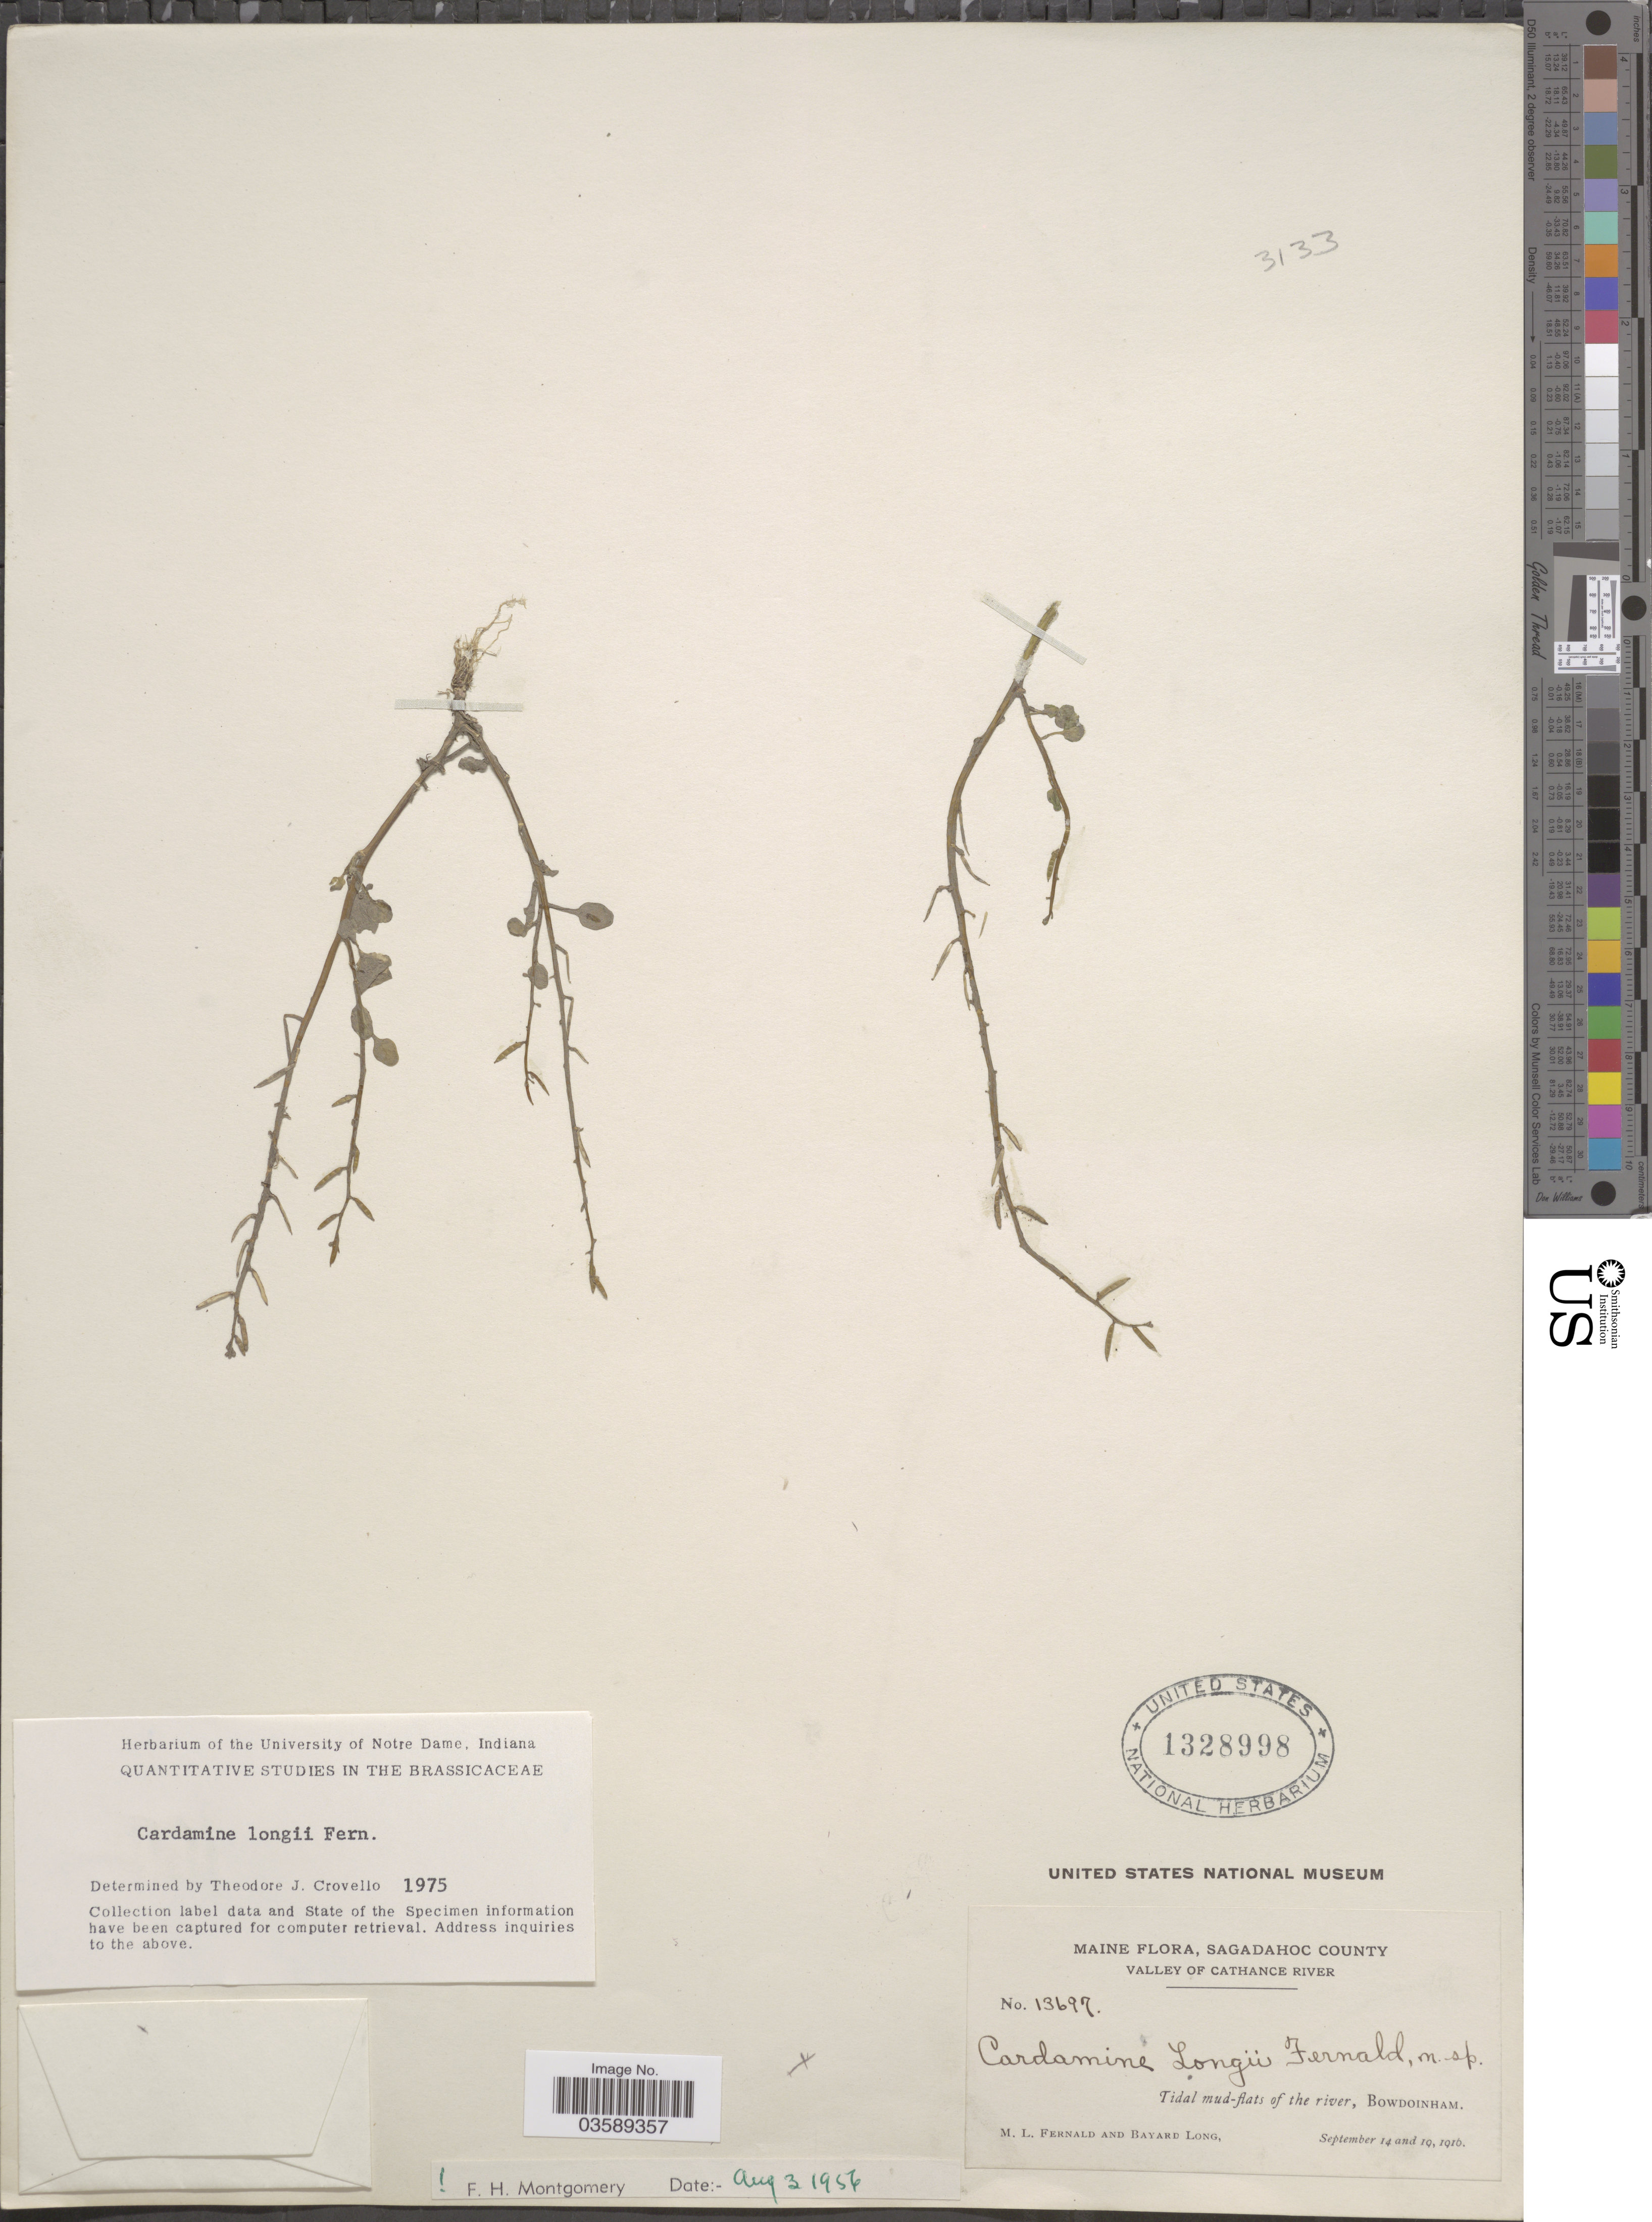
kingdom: Plantae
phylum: Tracheophyta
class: Magnoliopsida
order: Brassicales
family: Brassicaceae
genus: Cardamine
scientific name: Cardamine longii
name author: Fernald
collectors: M. L. Fernald & B. H. Long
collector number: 13697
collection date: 1916-09-14/1916-09-19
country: United States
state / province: Maine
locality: Sagadahoc County. Valley of Cathance River. Bowdoinham.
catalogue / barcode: US 1328998